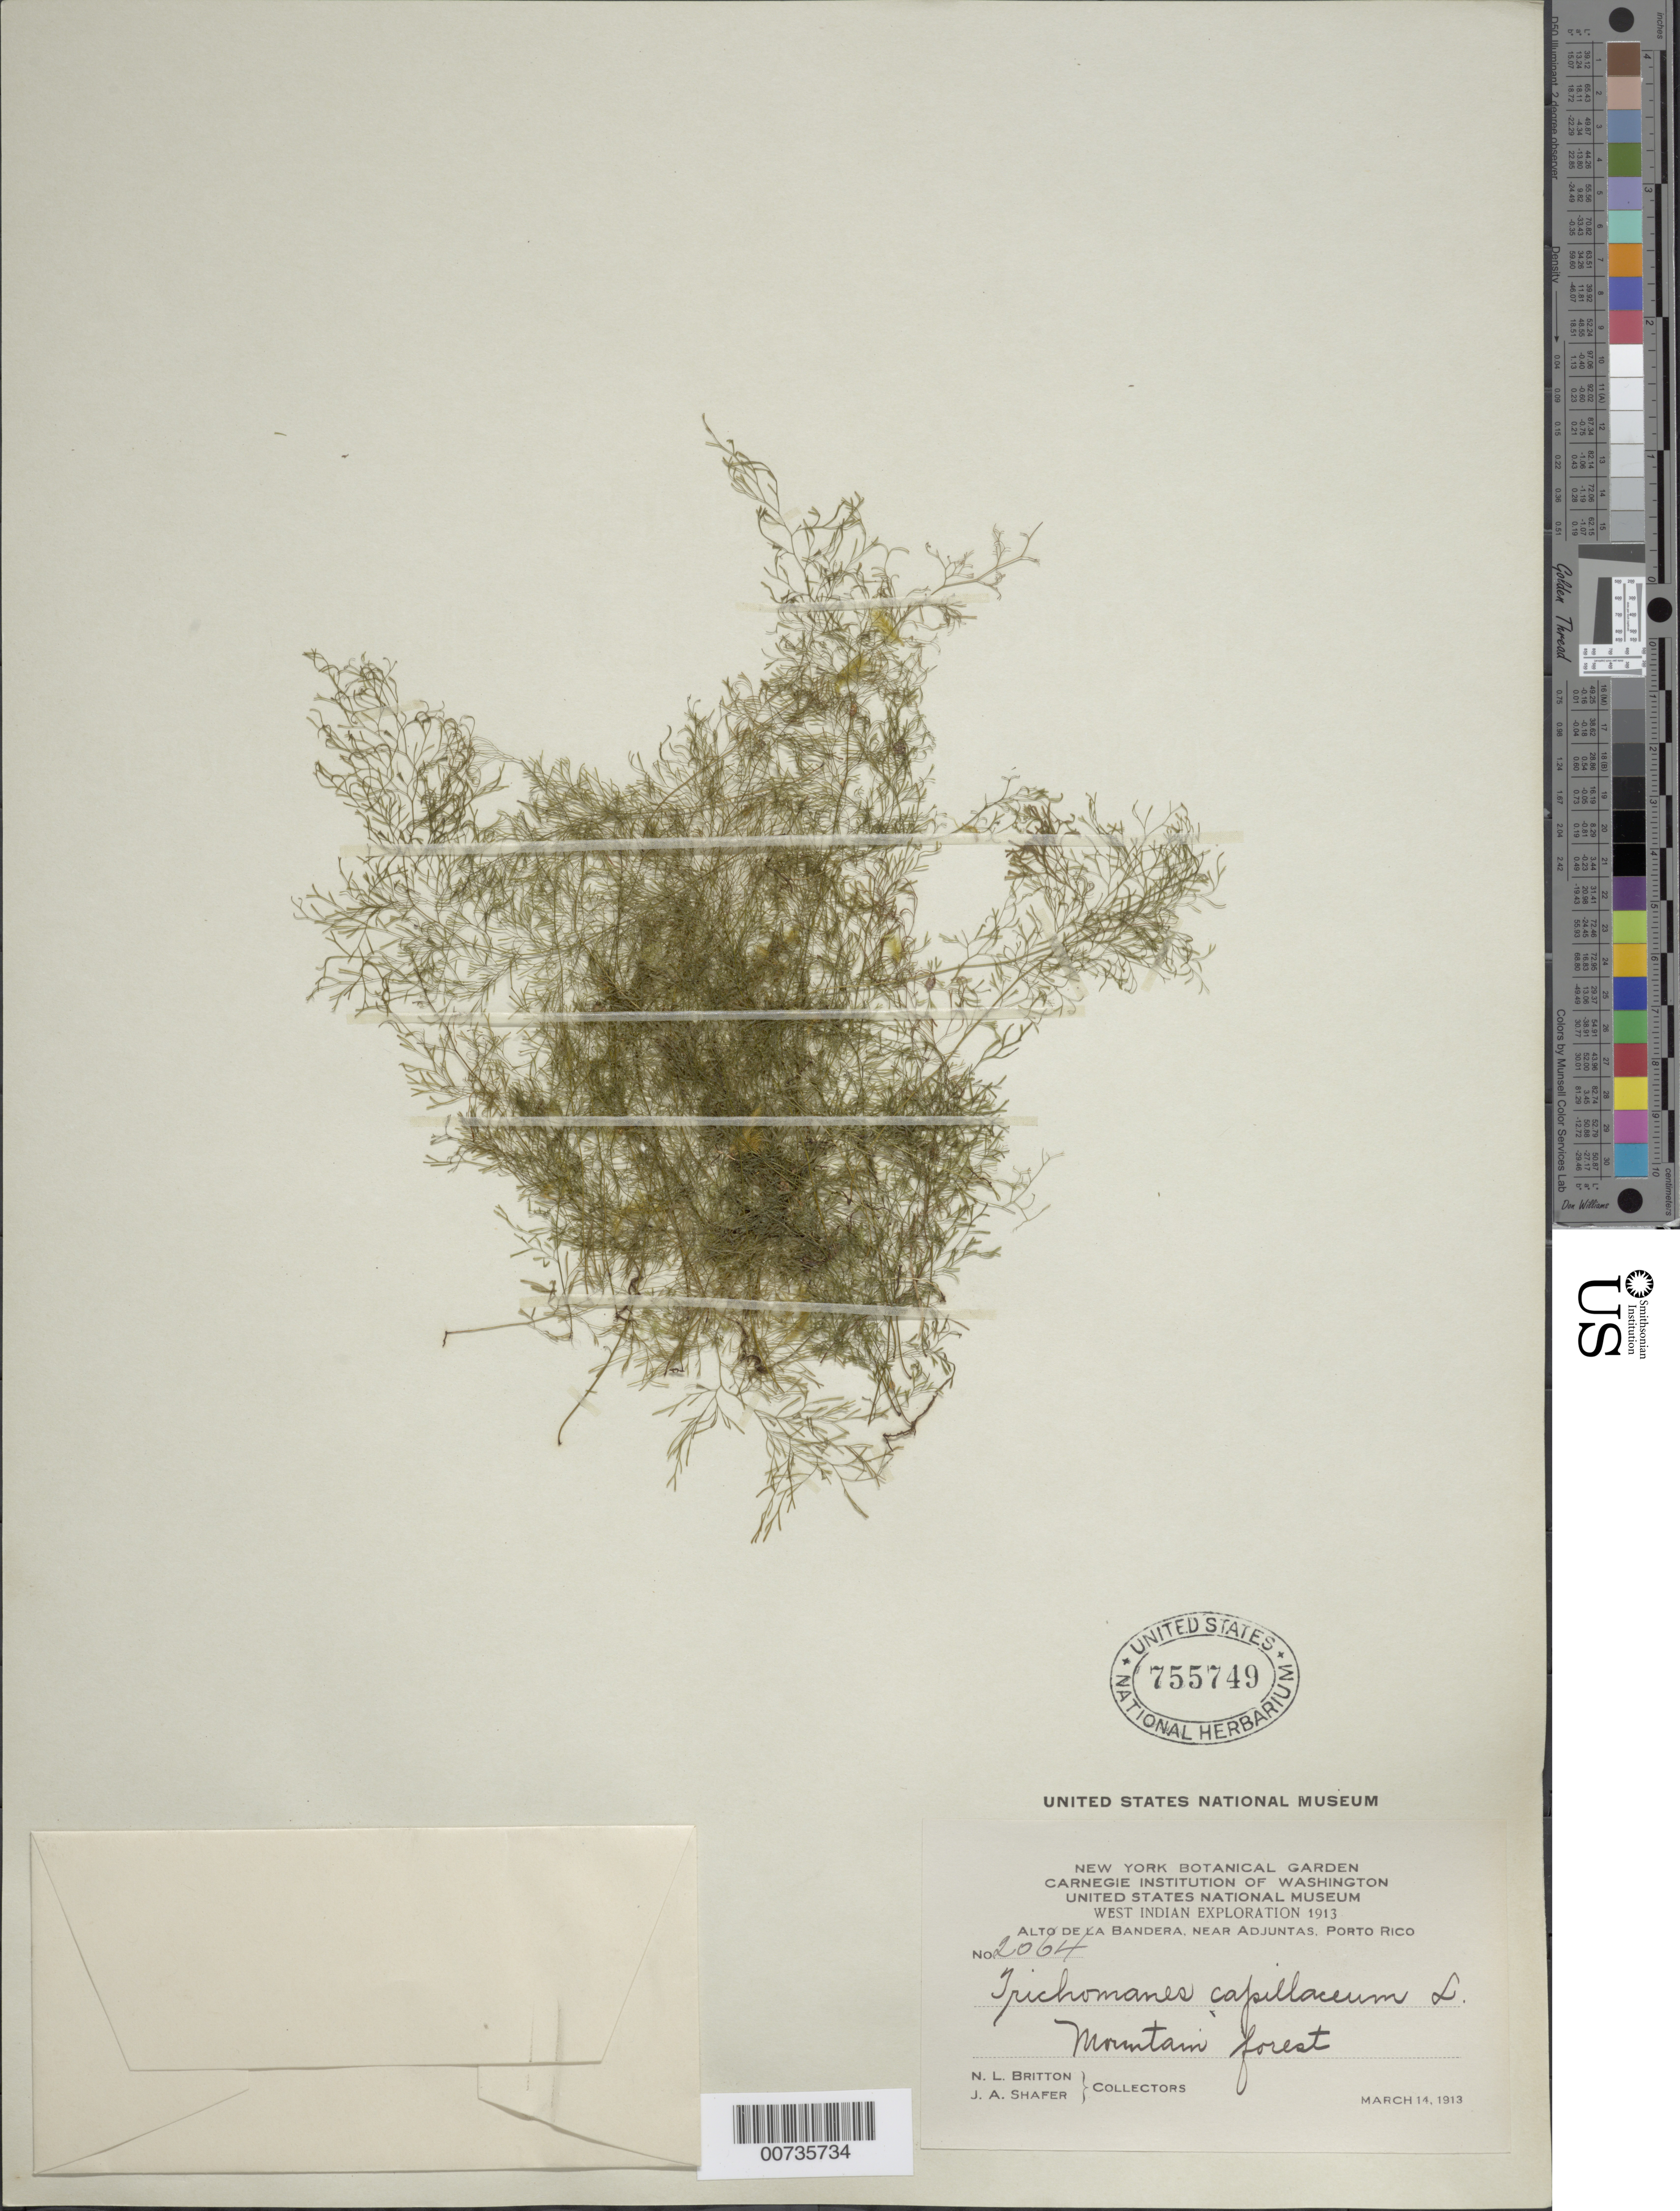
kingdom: Plantae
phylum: Tracheophyta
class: Polypodiopsida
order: Hymenophyllales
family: Hymenophyllaceae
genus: Polyphlebium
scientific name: Polyphlebium capillaceum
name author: (L.) Ebihara & Dubuisson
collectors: N. Britton & J. A. Shafer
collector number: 2064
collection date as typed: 14 Mar 1913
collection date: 1913-03-14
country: Puerto Rico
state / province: Adjuntas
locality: Alto de la Bandera, near Adjuntas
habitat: Mountain forest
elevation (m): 700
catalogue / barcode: US 755749